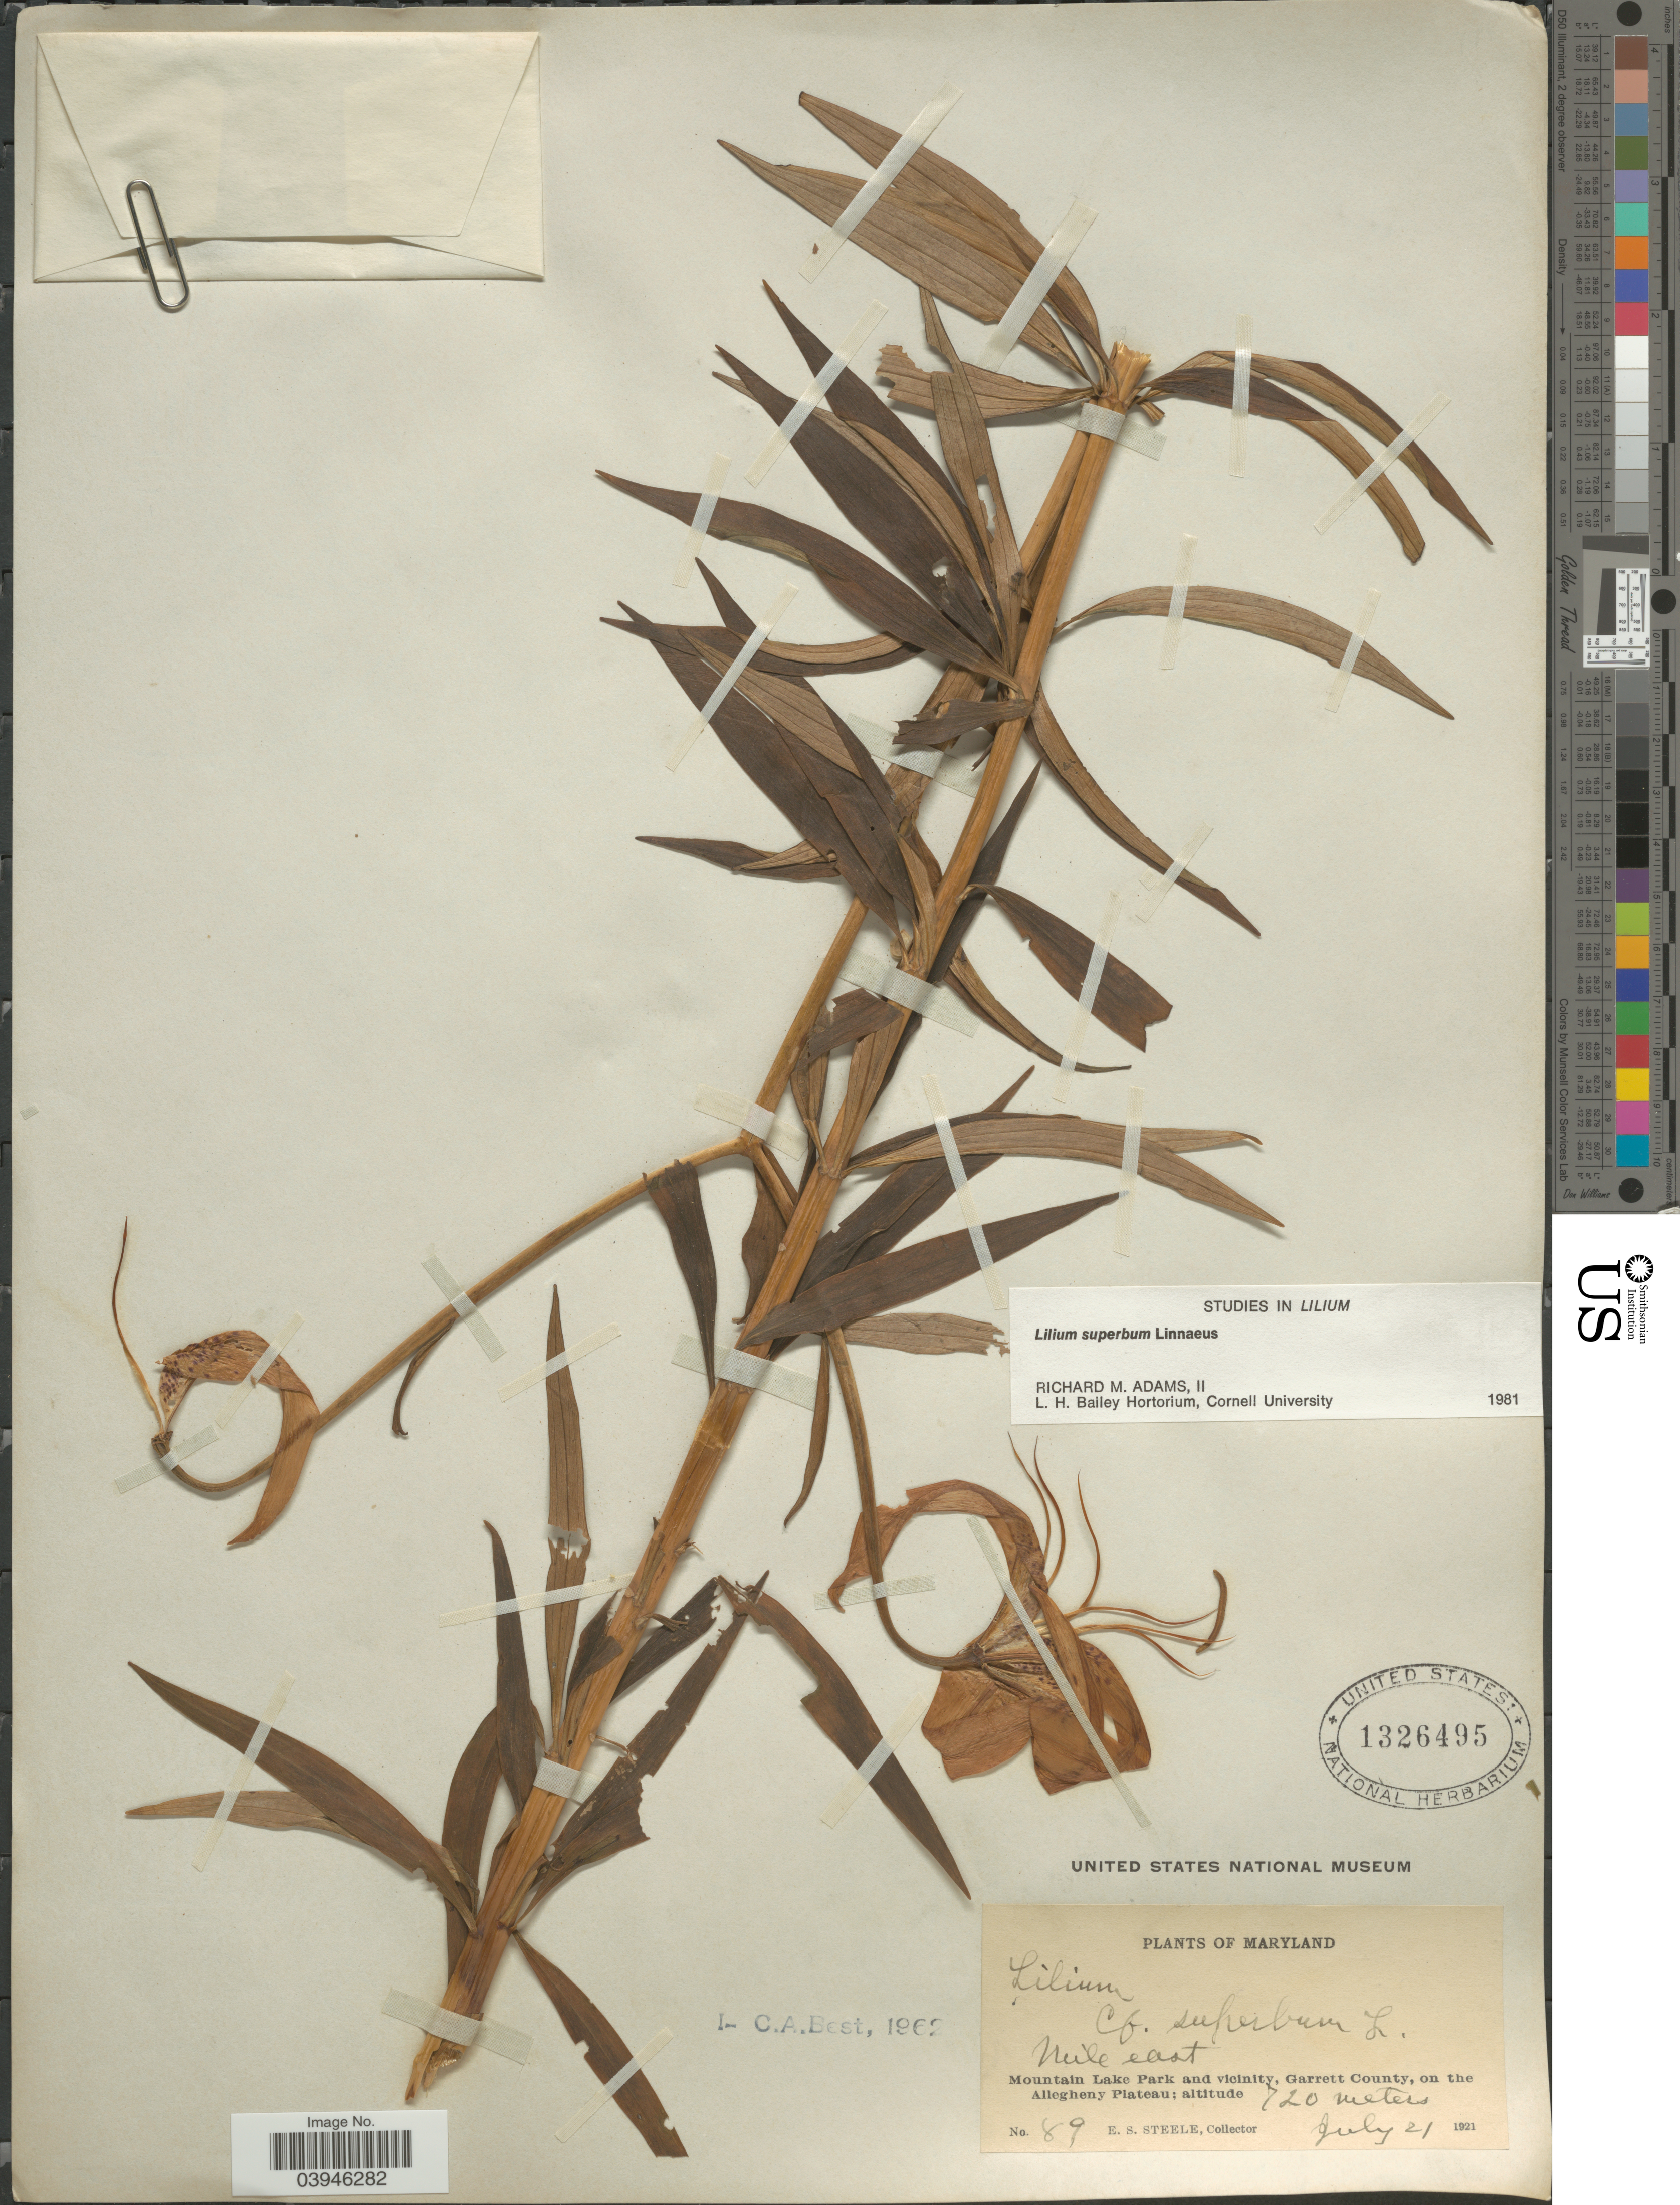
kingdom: Plantae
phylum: Tracheophyta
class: Liliopsida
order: Liliales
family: Liliaceae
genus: Lilium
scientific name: Lilium superbum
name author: L.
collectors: E. Steele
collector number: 89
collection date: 1921-07-21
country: United States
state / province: Maryland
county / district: Garrett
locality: Mile east Mountain Lake Park and vicinity, Garrett County, on the Allegheny Plateau.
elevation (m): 720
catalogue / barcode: US 1326495